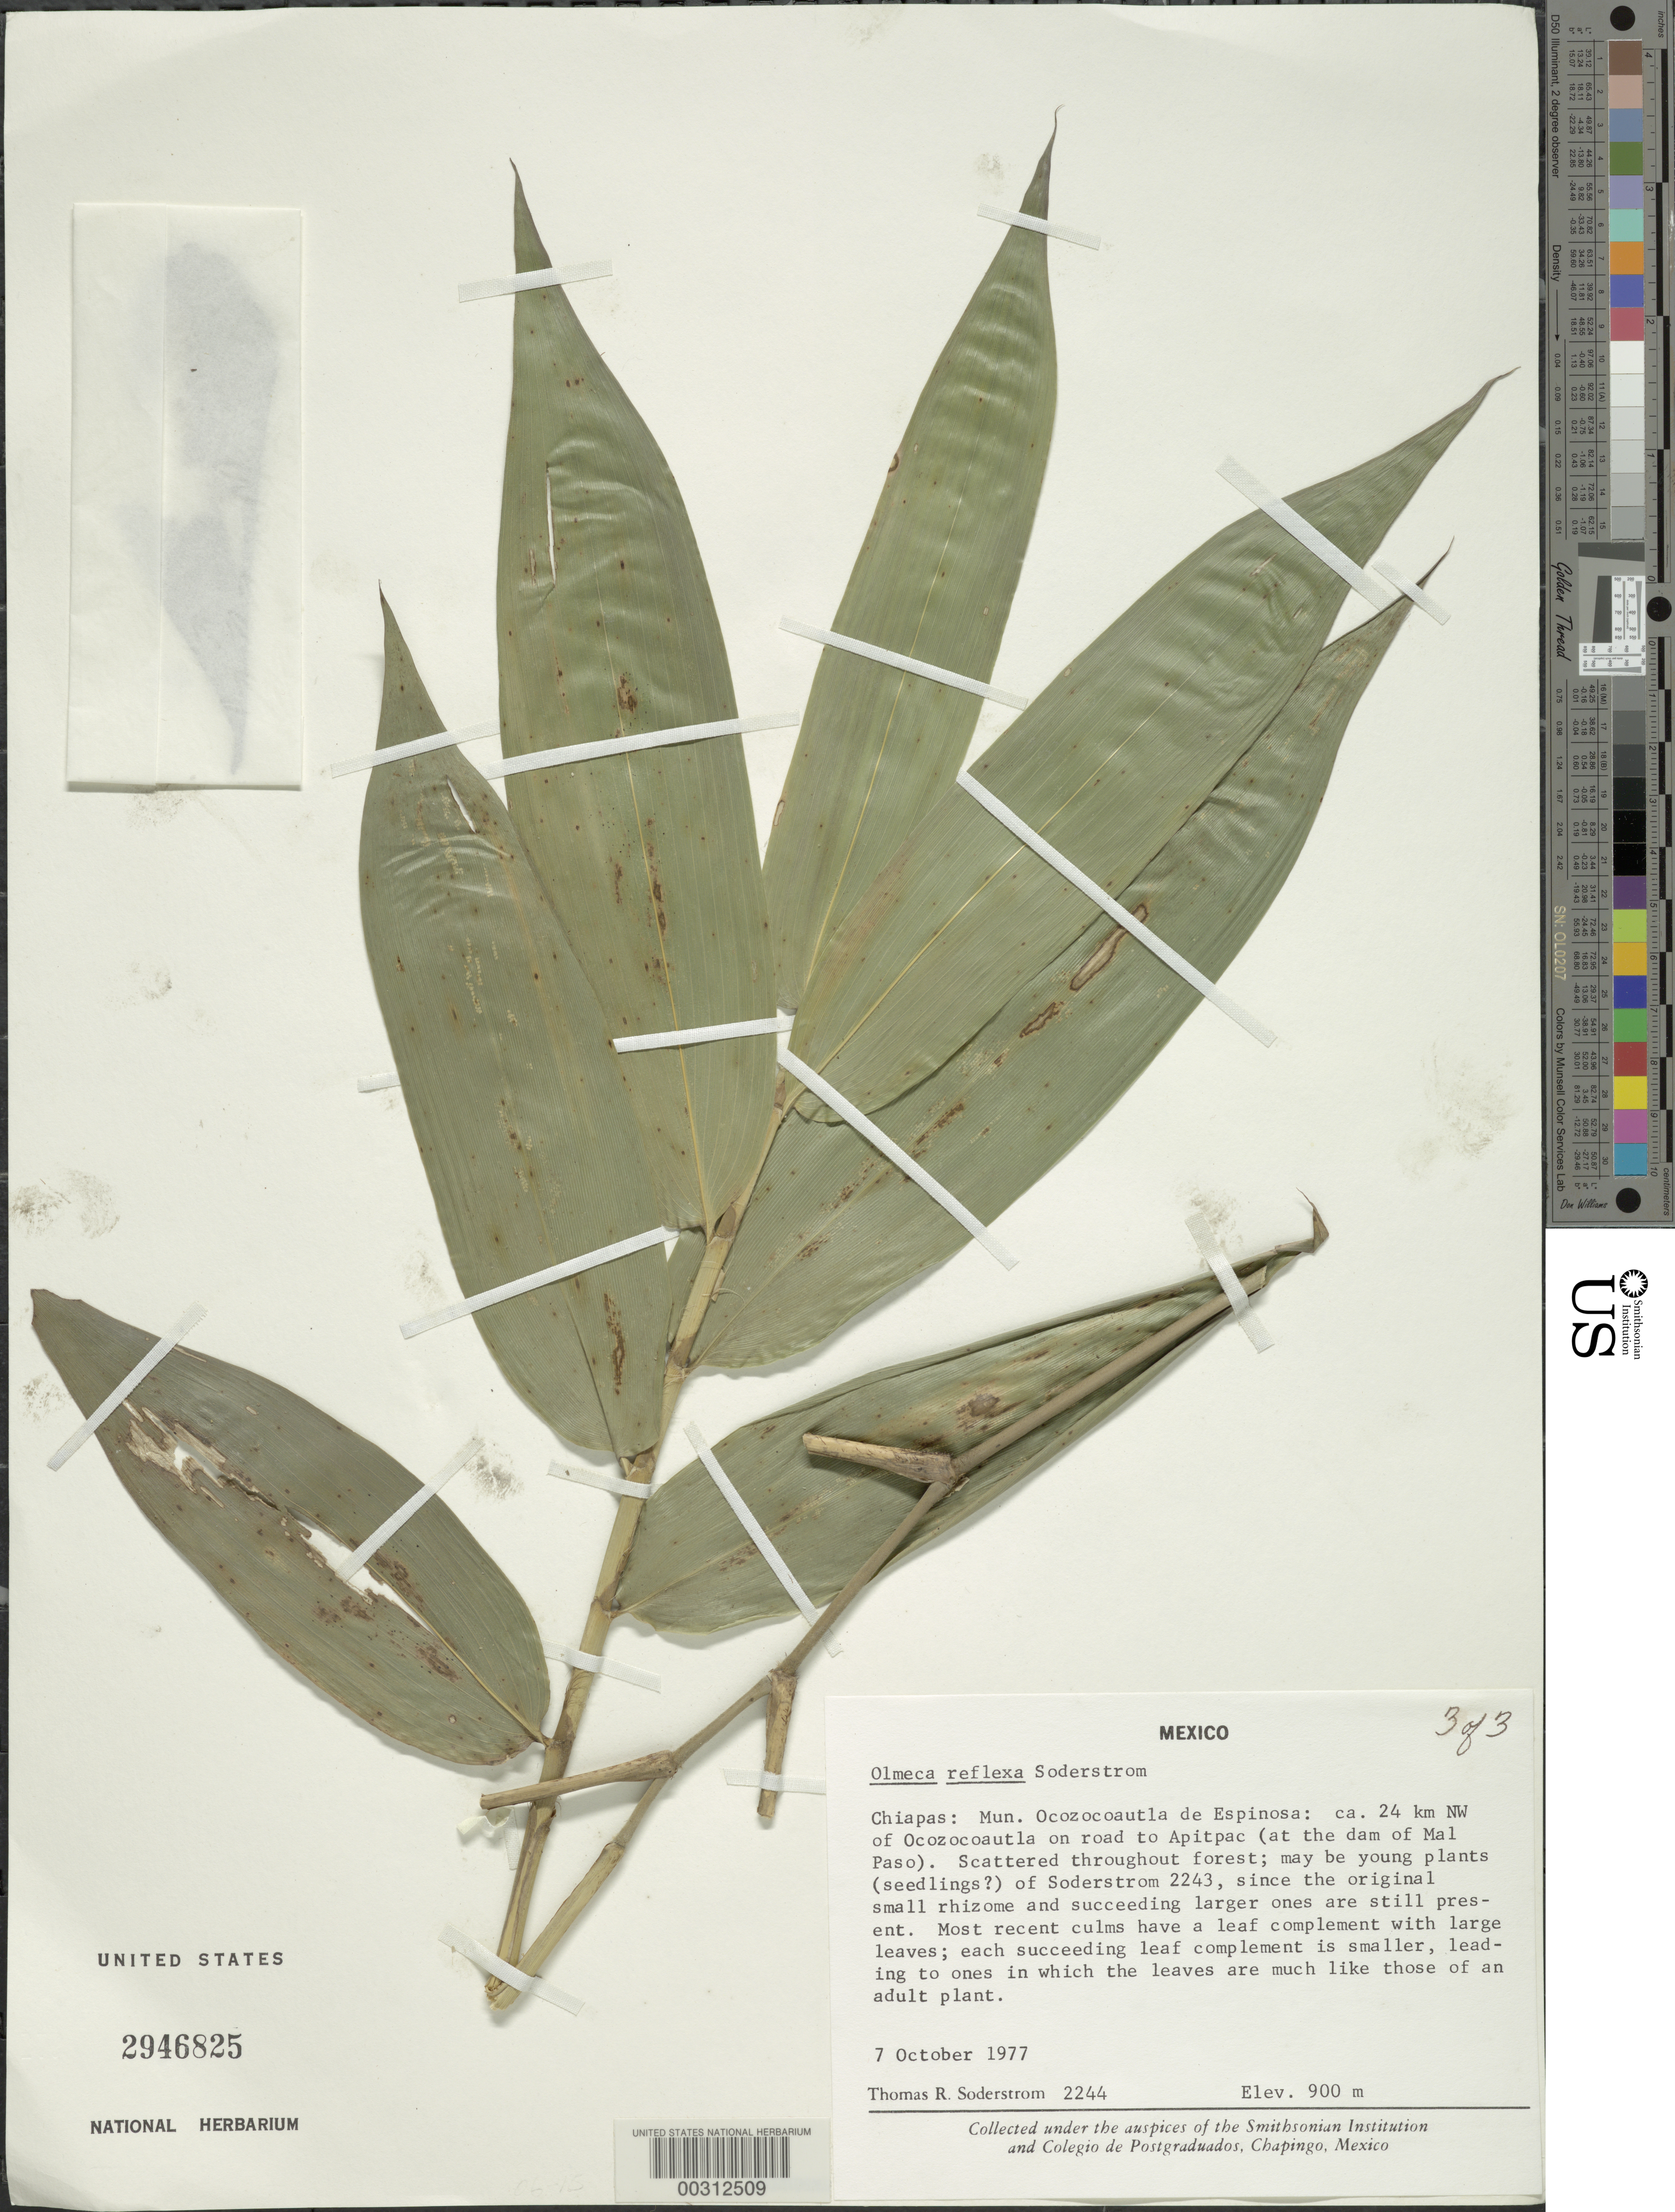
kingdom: Plantae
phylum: Tracheophyta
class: Liliopsida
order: Poales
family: Poaceae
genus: Olmeca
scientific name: Olmeca reflexa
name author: Soderstr.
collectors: T. R. Soderstrom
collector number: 2244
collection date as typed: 07 Oct 1977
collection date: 1977-10-07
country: Mexico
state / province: Chiapas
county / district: Ocozocoautla de Espinosa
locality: Mal Paso dam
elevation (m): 900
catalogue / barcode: US 2946825